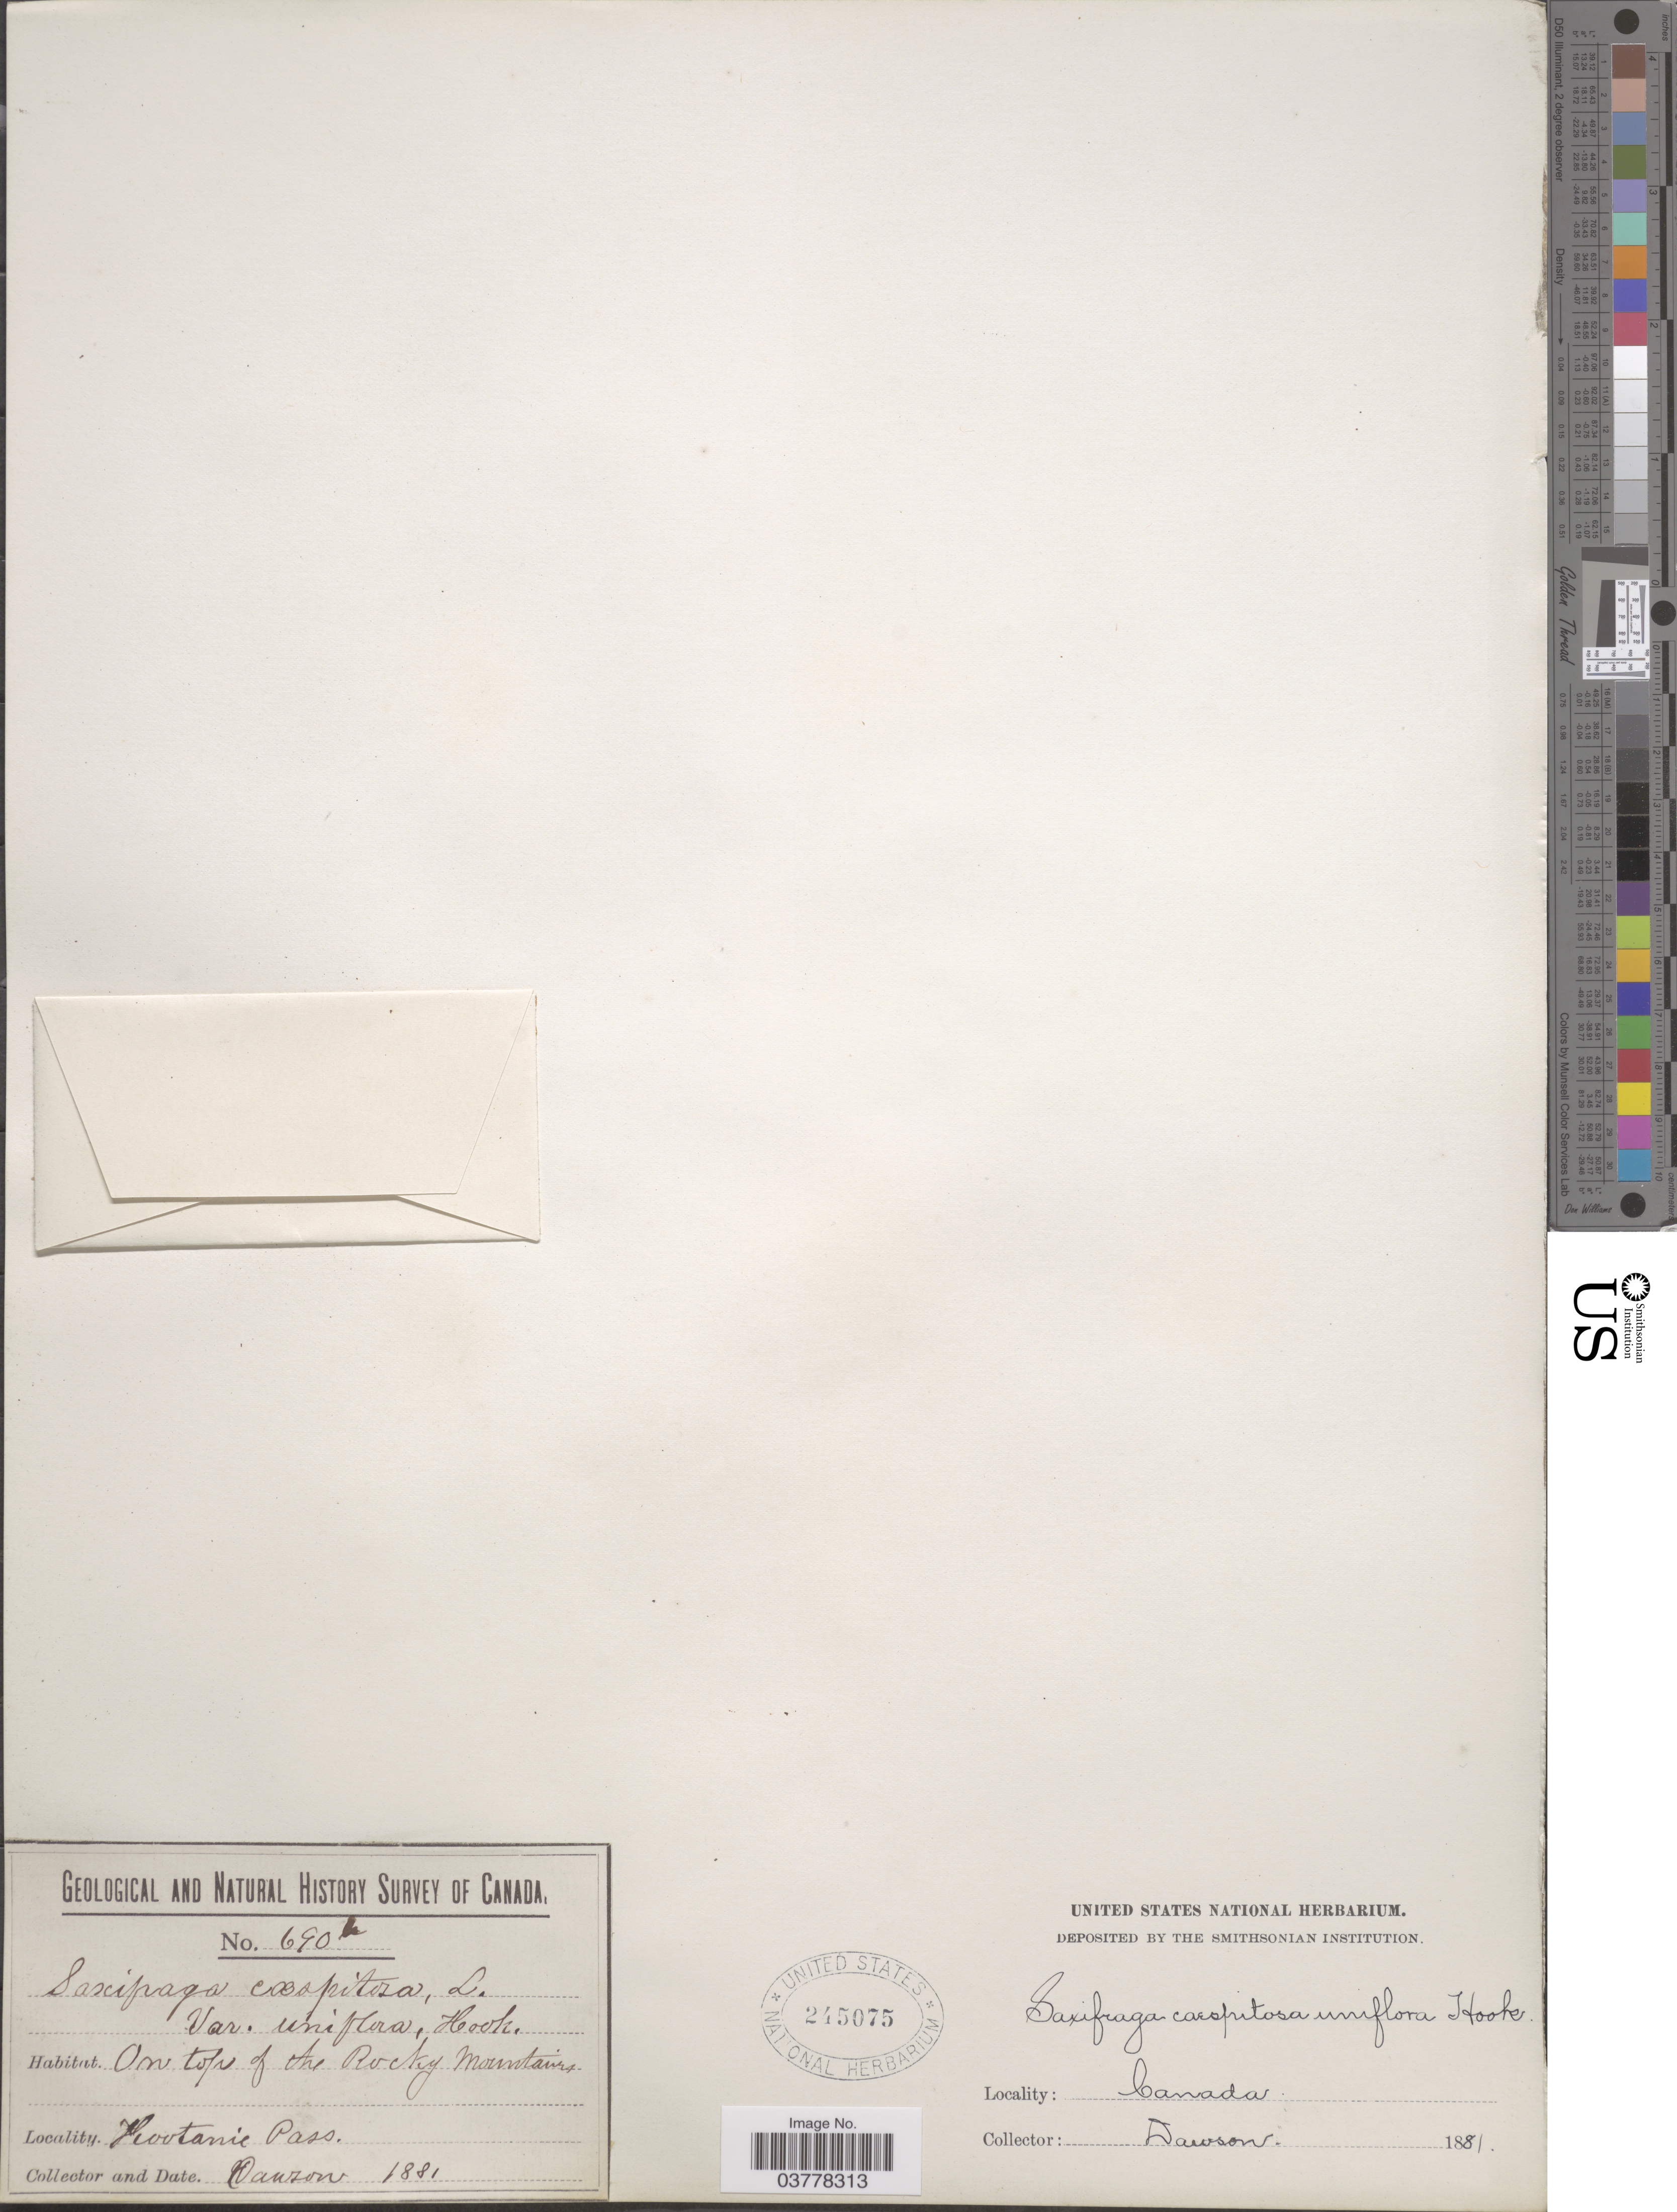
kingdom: Plantae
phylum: Tracheophyta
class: Magnoliopsida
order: Saxifragales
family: Saxifragaceae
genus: Saxifraga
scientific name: Saxifraga caespitosa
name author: L.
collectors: -. Dawson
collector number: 690b*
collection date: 1881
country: Canada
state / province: British Columbia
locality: On top of the Rocky Mountains. Kootanie Pass.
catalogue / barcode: US 245075